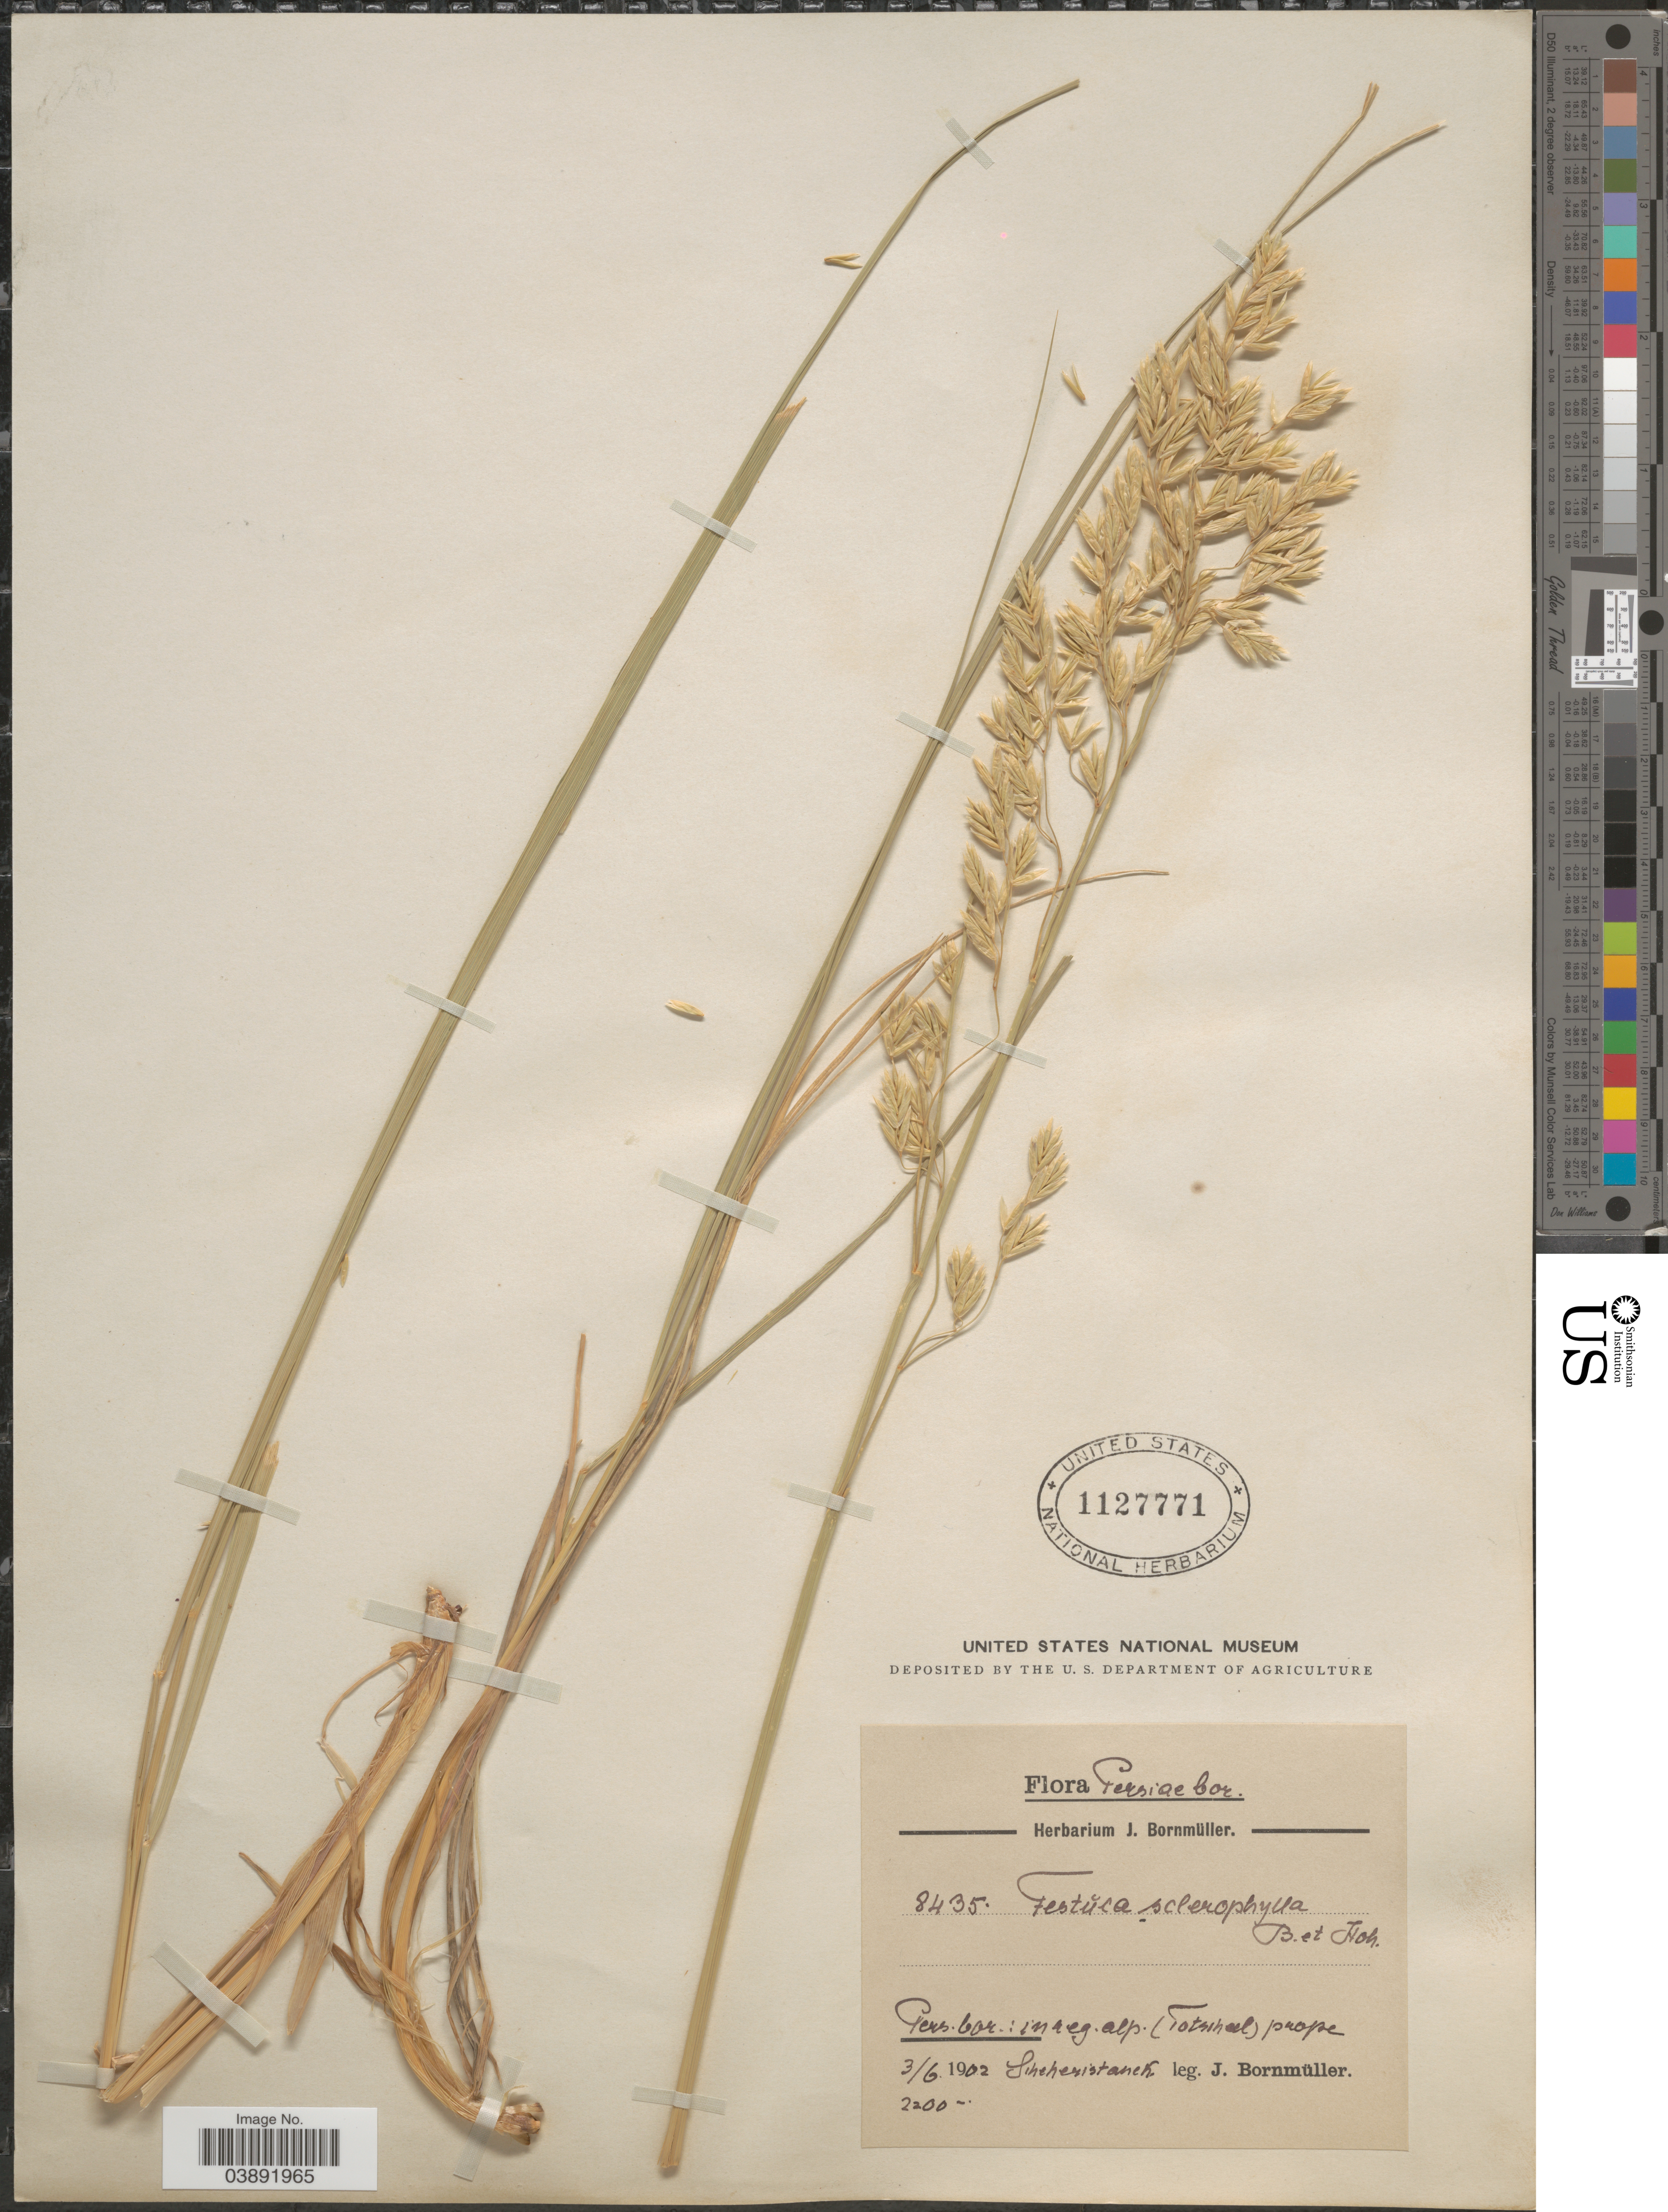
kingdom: Plantae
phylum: Tracheophyta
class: Liliopsida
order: Poales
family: Poaceae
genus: Xanthochloa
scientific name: Leucopoa sclerophylla ined.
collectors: J. Bornmüller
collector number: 8435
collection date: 1902-06-03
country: Iran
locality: Persiae bor. Pers. bor.: in reg. alp. (Totschal) prope Scheheristanek.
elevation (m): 2200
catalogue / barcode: US 1127771